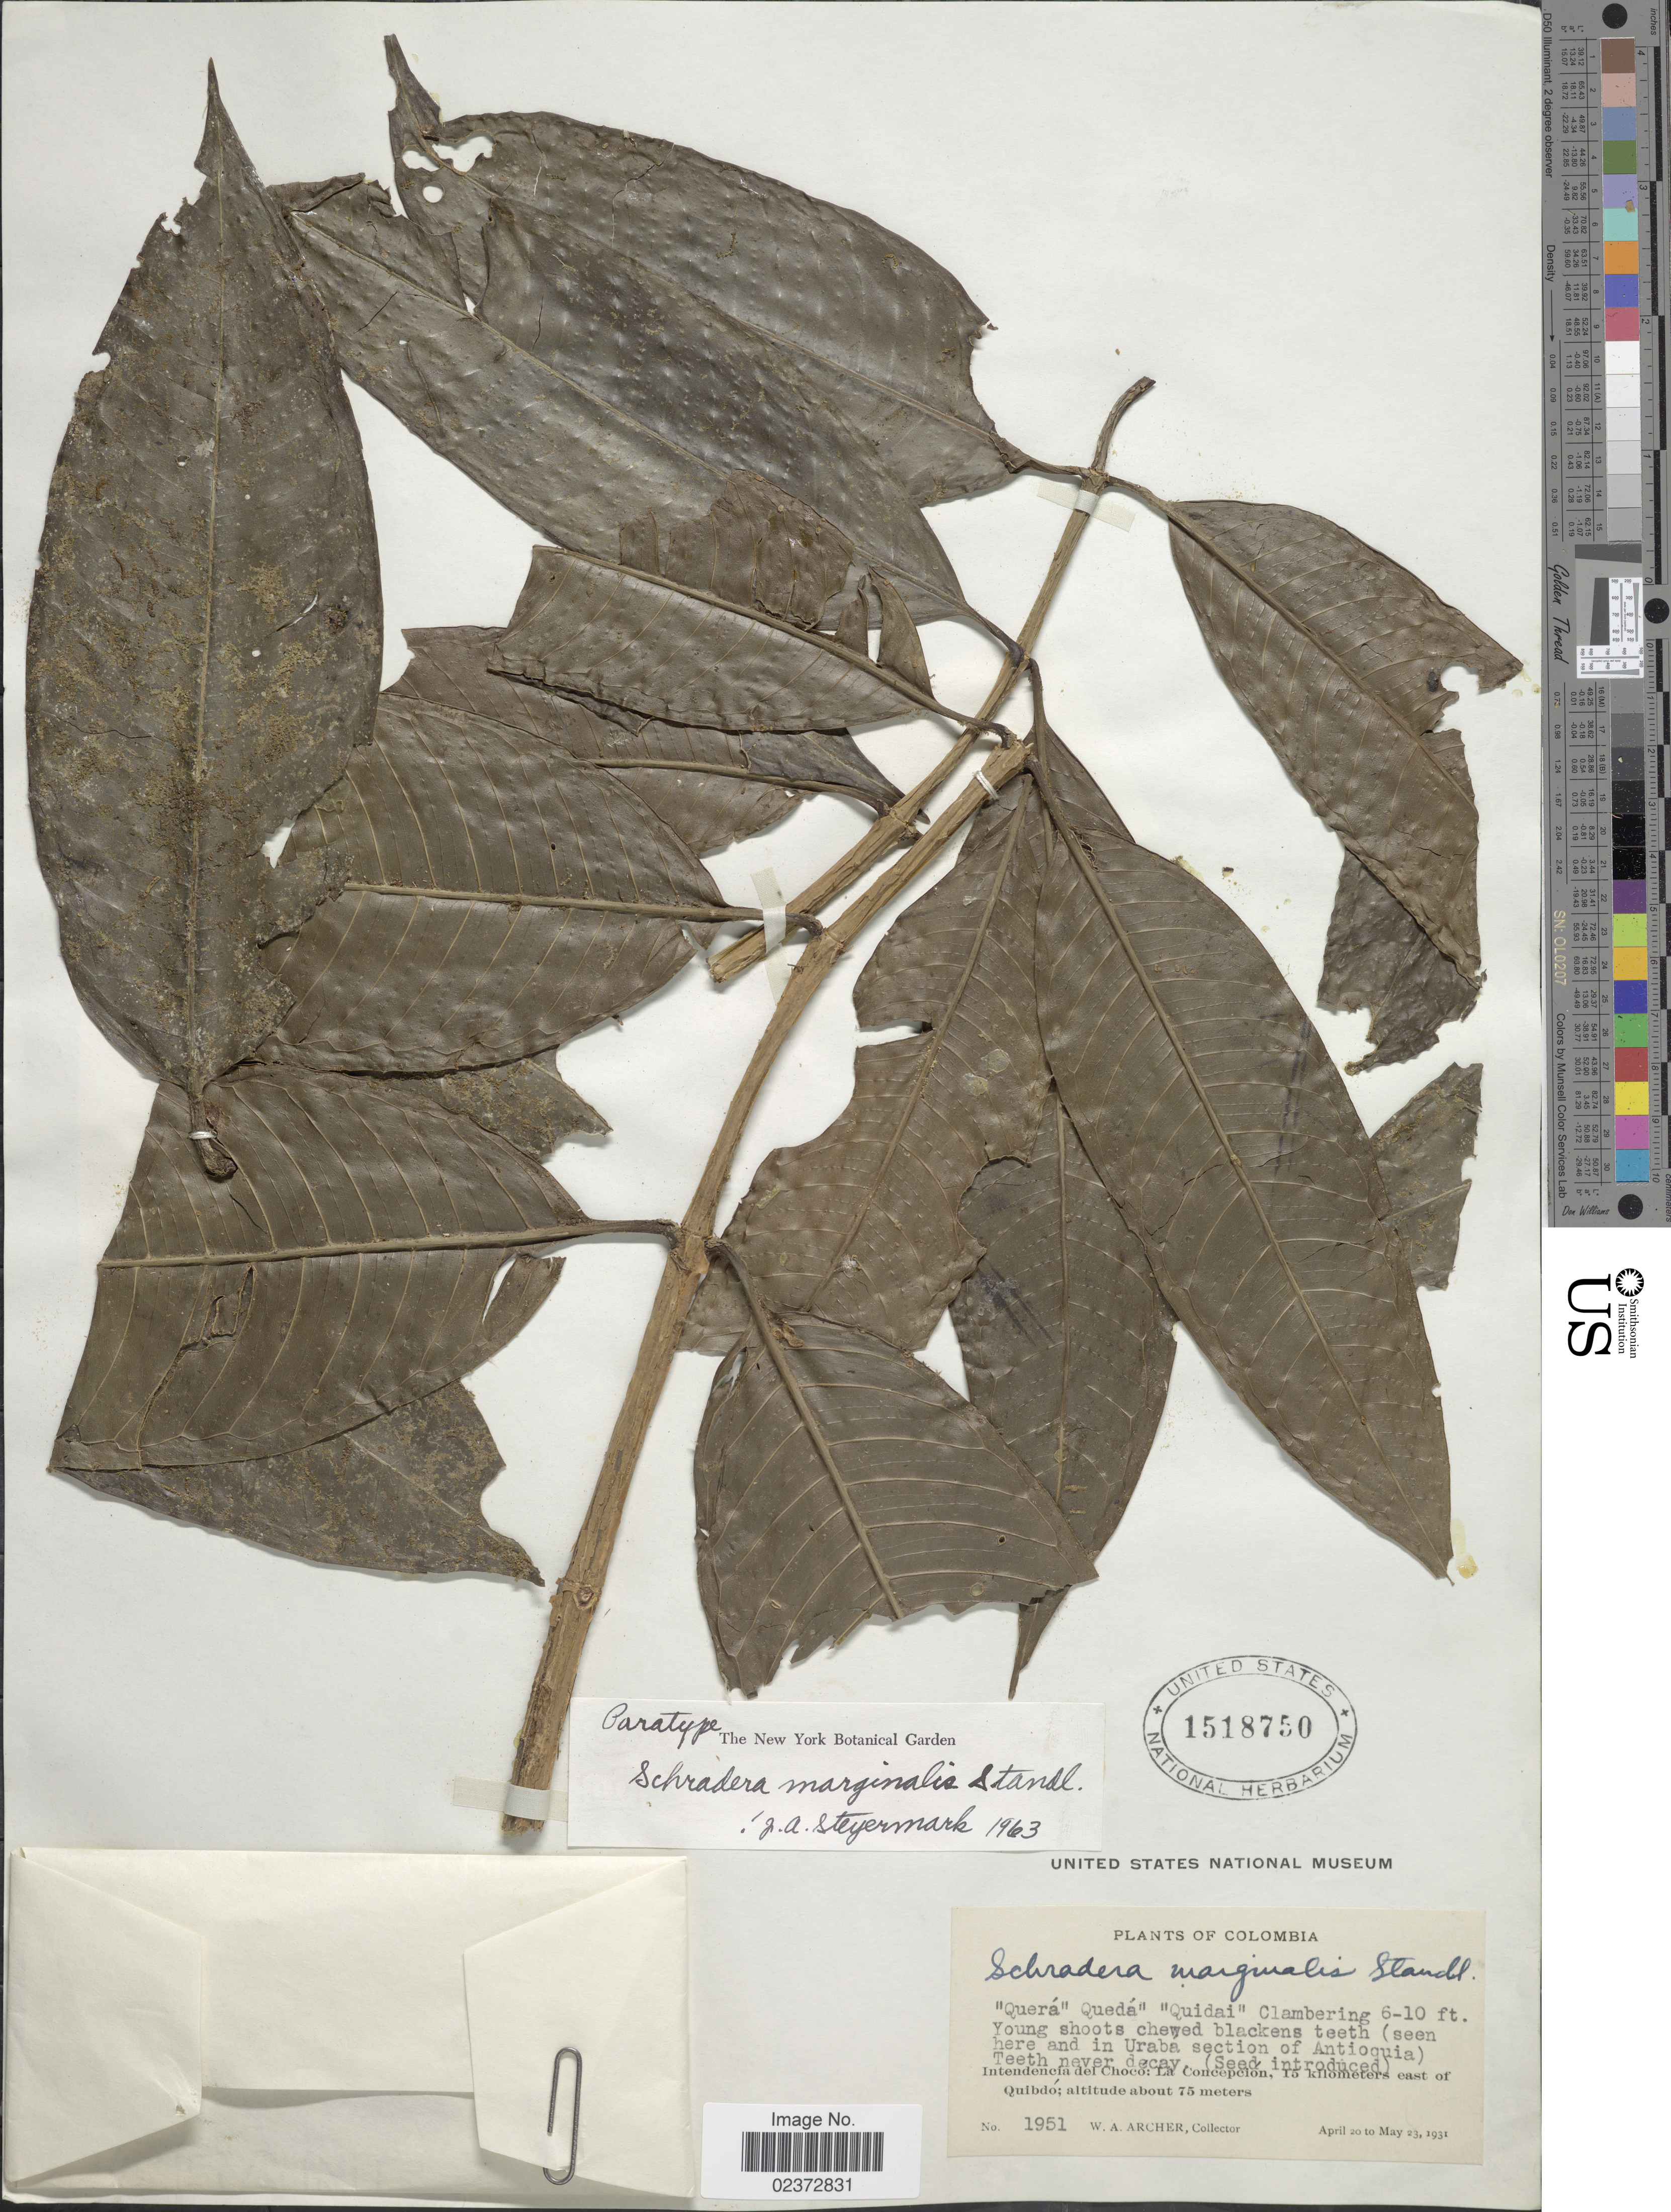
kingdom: Plantae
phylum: Tracheophyta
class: Magnoliopsida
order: Gentianales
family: Rubiaceae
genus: Schradera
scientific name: Schradera marginalis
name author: Standl. in W.A. Archer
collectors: W. A. Archer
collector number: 1951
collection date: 1931-04-20/1931-05-23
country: Colombia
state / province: Chocó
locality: Intendencia del Choco: La Concepcion, 15 kilometers east of Quibdó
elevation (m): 75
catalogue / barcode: US 1518750